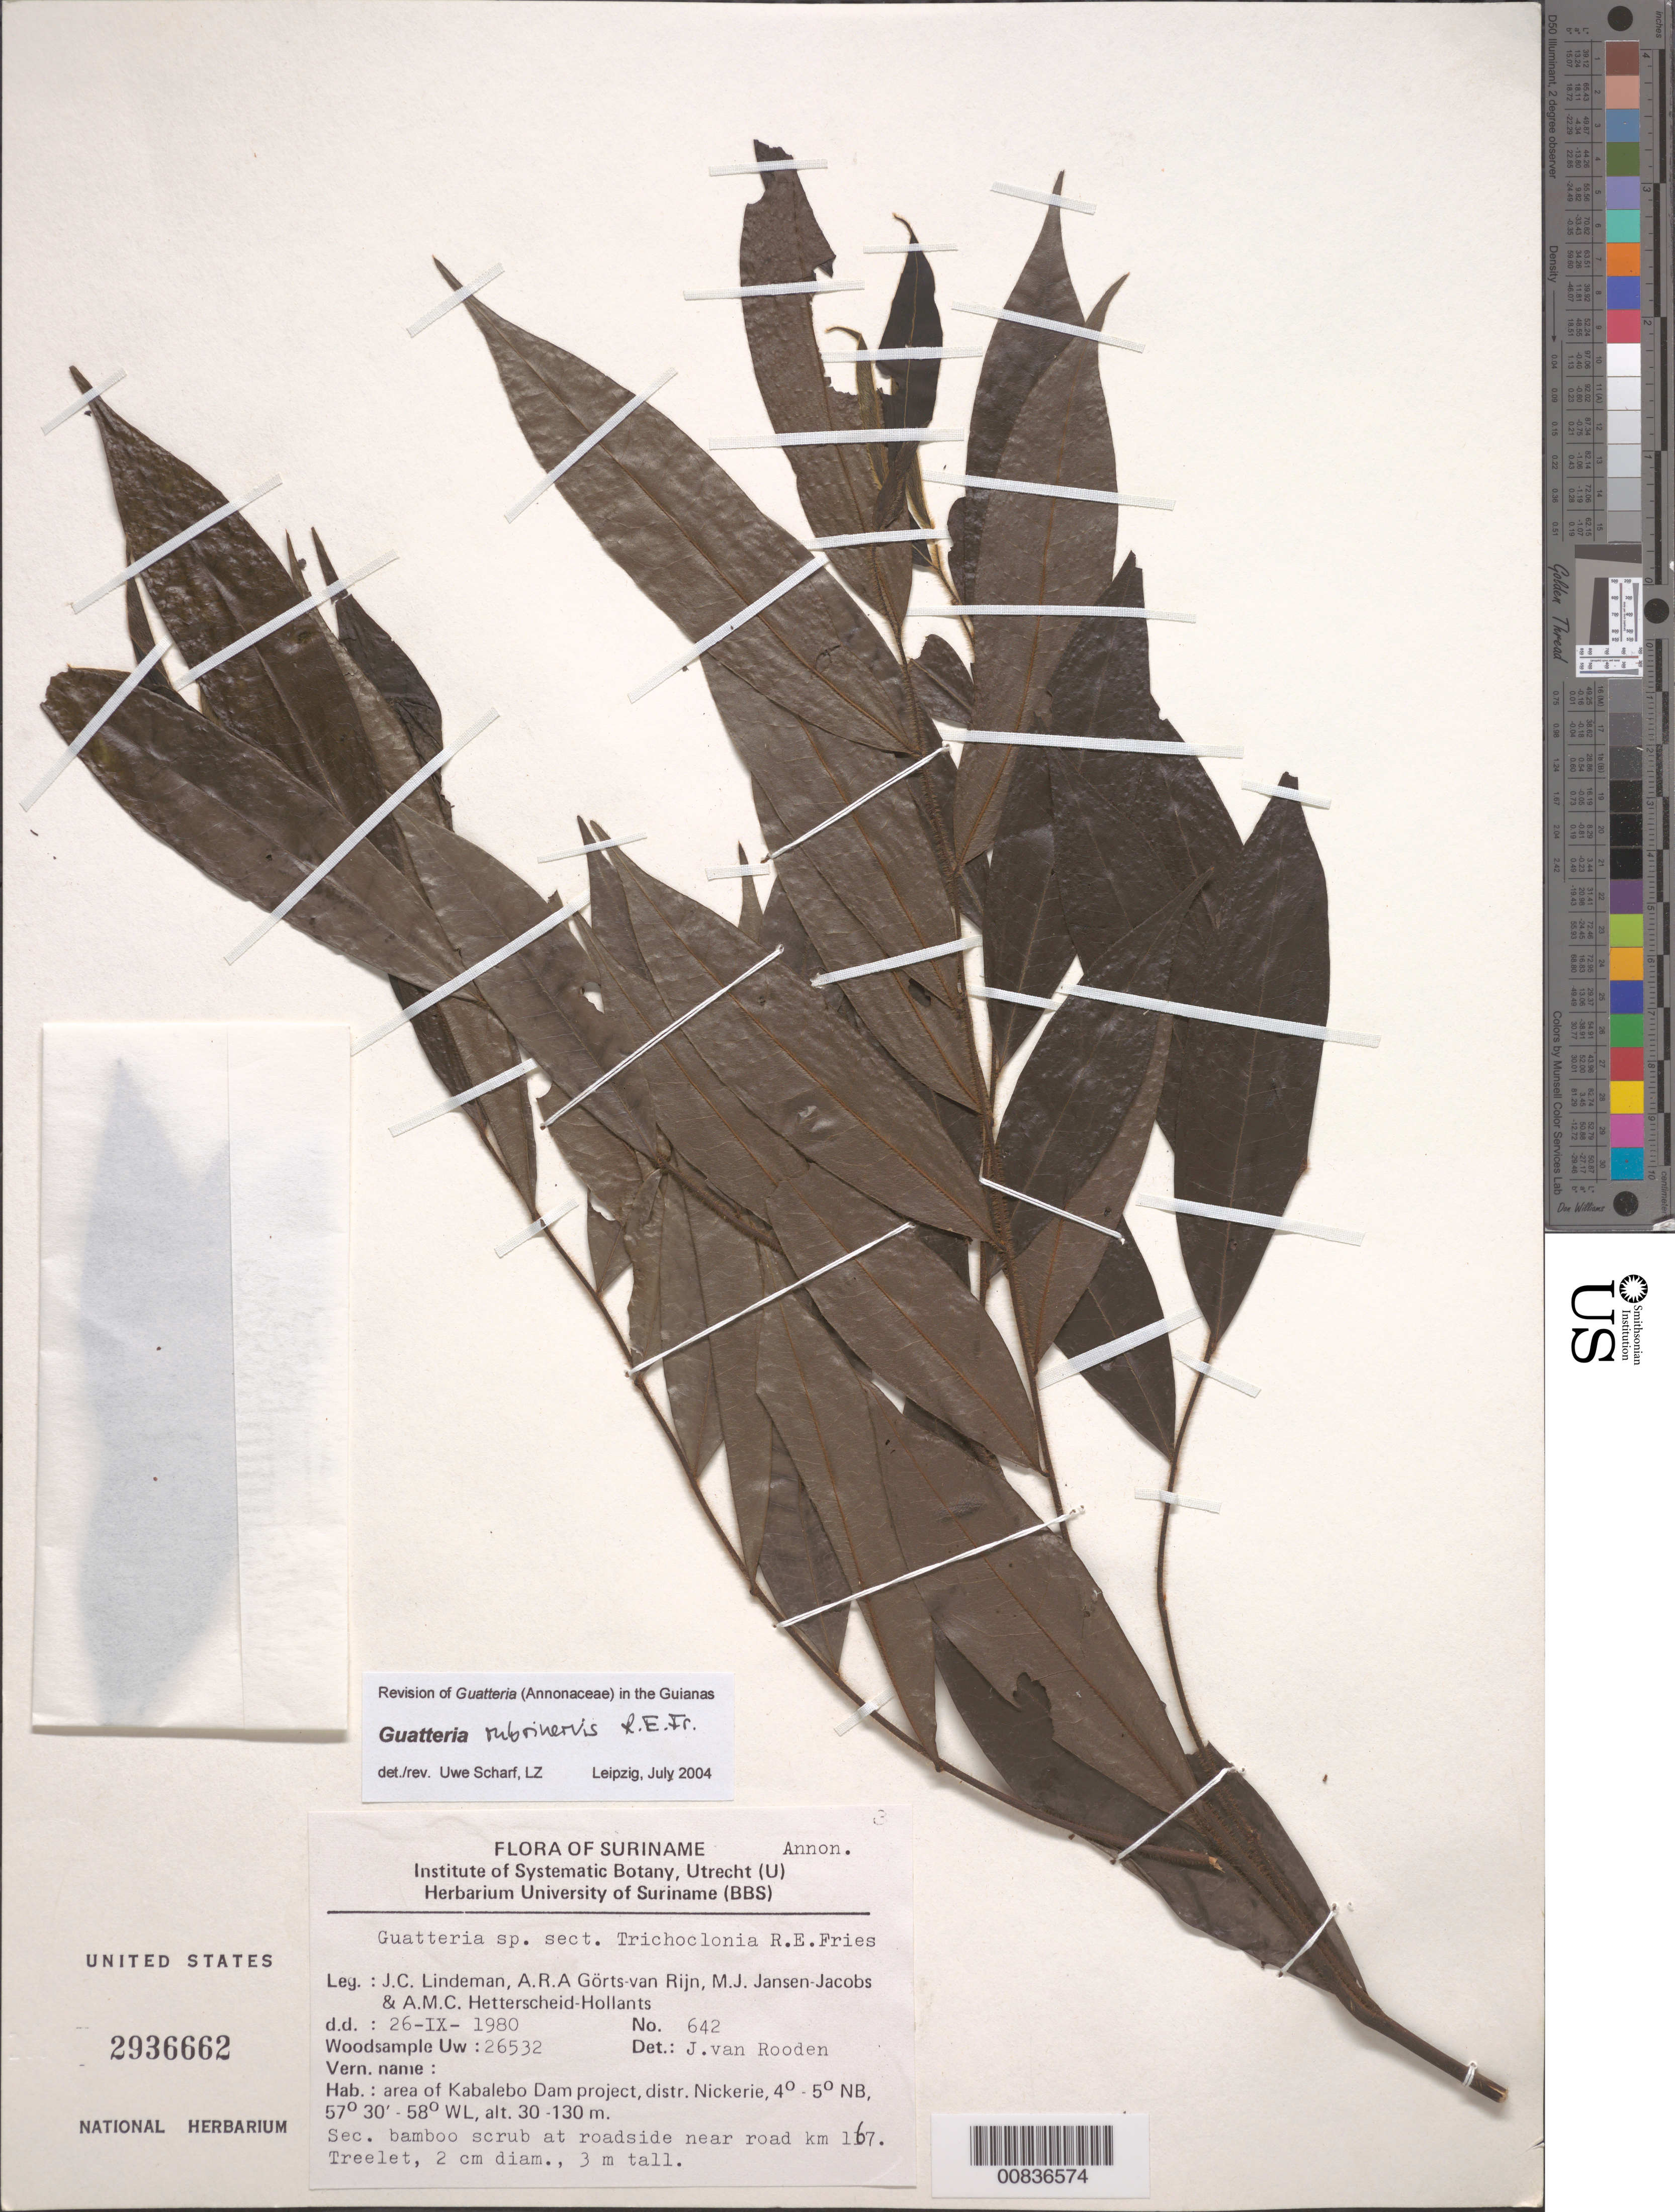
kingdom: Plantae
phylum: Tracheophyta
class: Magnoliopsida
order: Magnoliales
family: Annonaceae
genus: Guatteria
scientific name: Guatteria rubrinervis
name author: R.E. Fr.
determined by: Scharf, U.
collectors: J. C. Lindeman, A. .R. A. Görts-van Rijn, M. J. Jansen-Jacobs & A. Hetterscheid-Hollants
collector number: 80 642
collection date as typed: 26-Sep-80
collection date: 1980-09-26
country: Suriname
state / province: Nickerie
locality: Kabalebo Dam project area, near road km 167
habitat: Secondary bamboo scrub at roadside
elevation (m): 30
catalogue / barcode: US 2936662